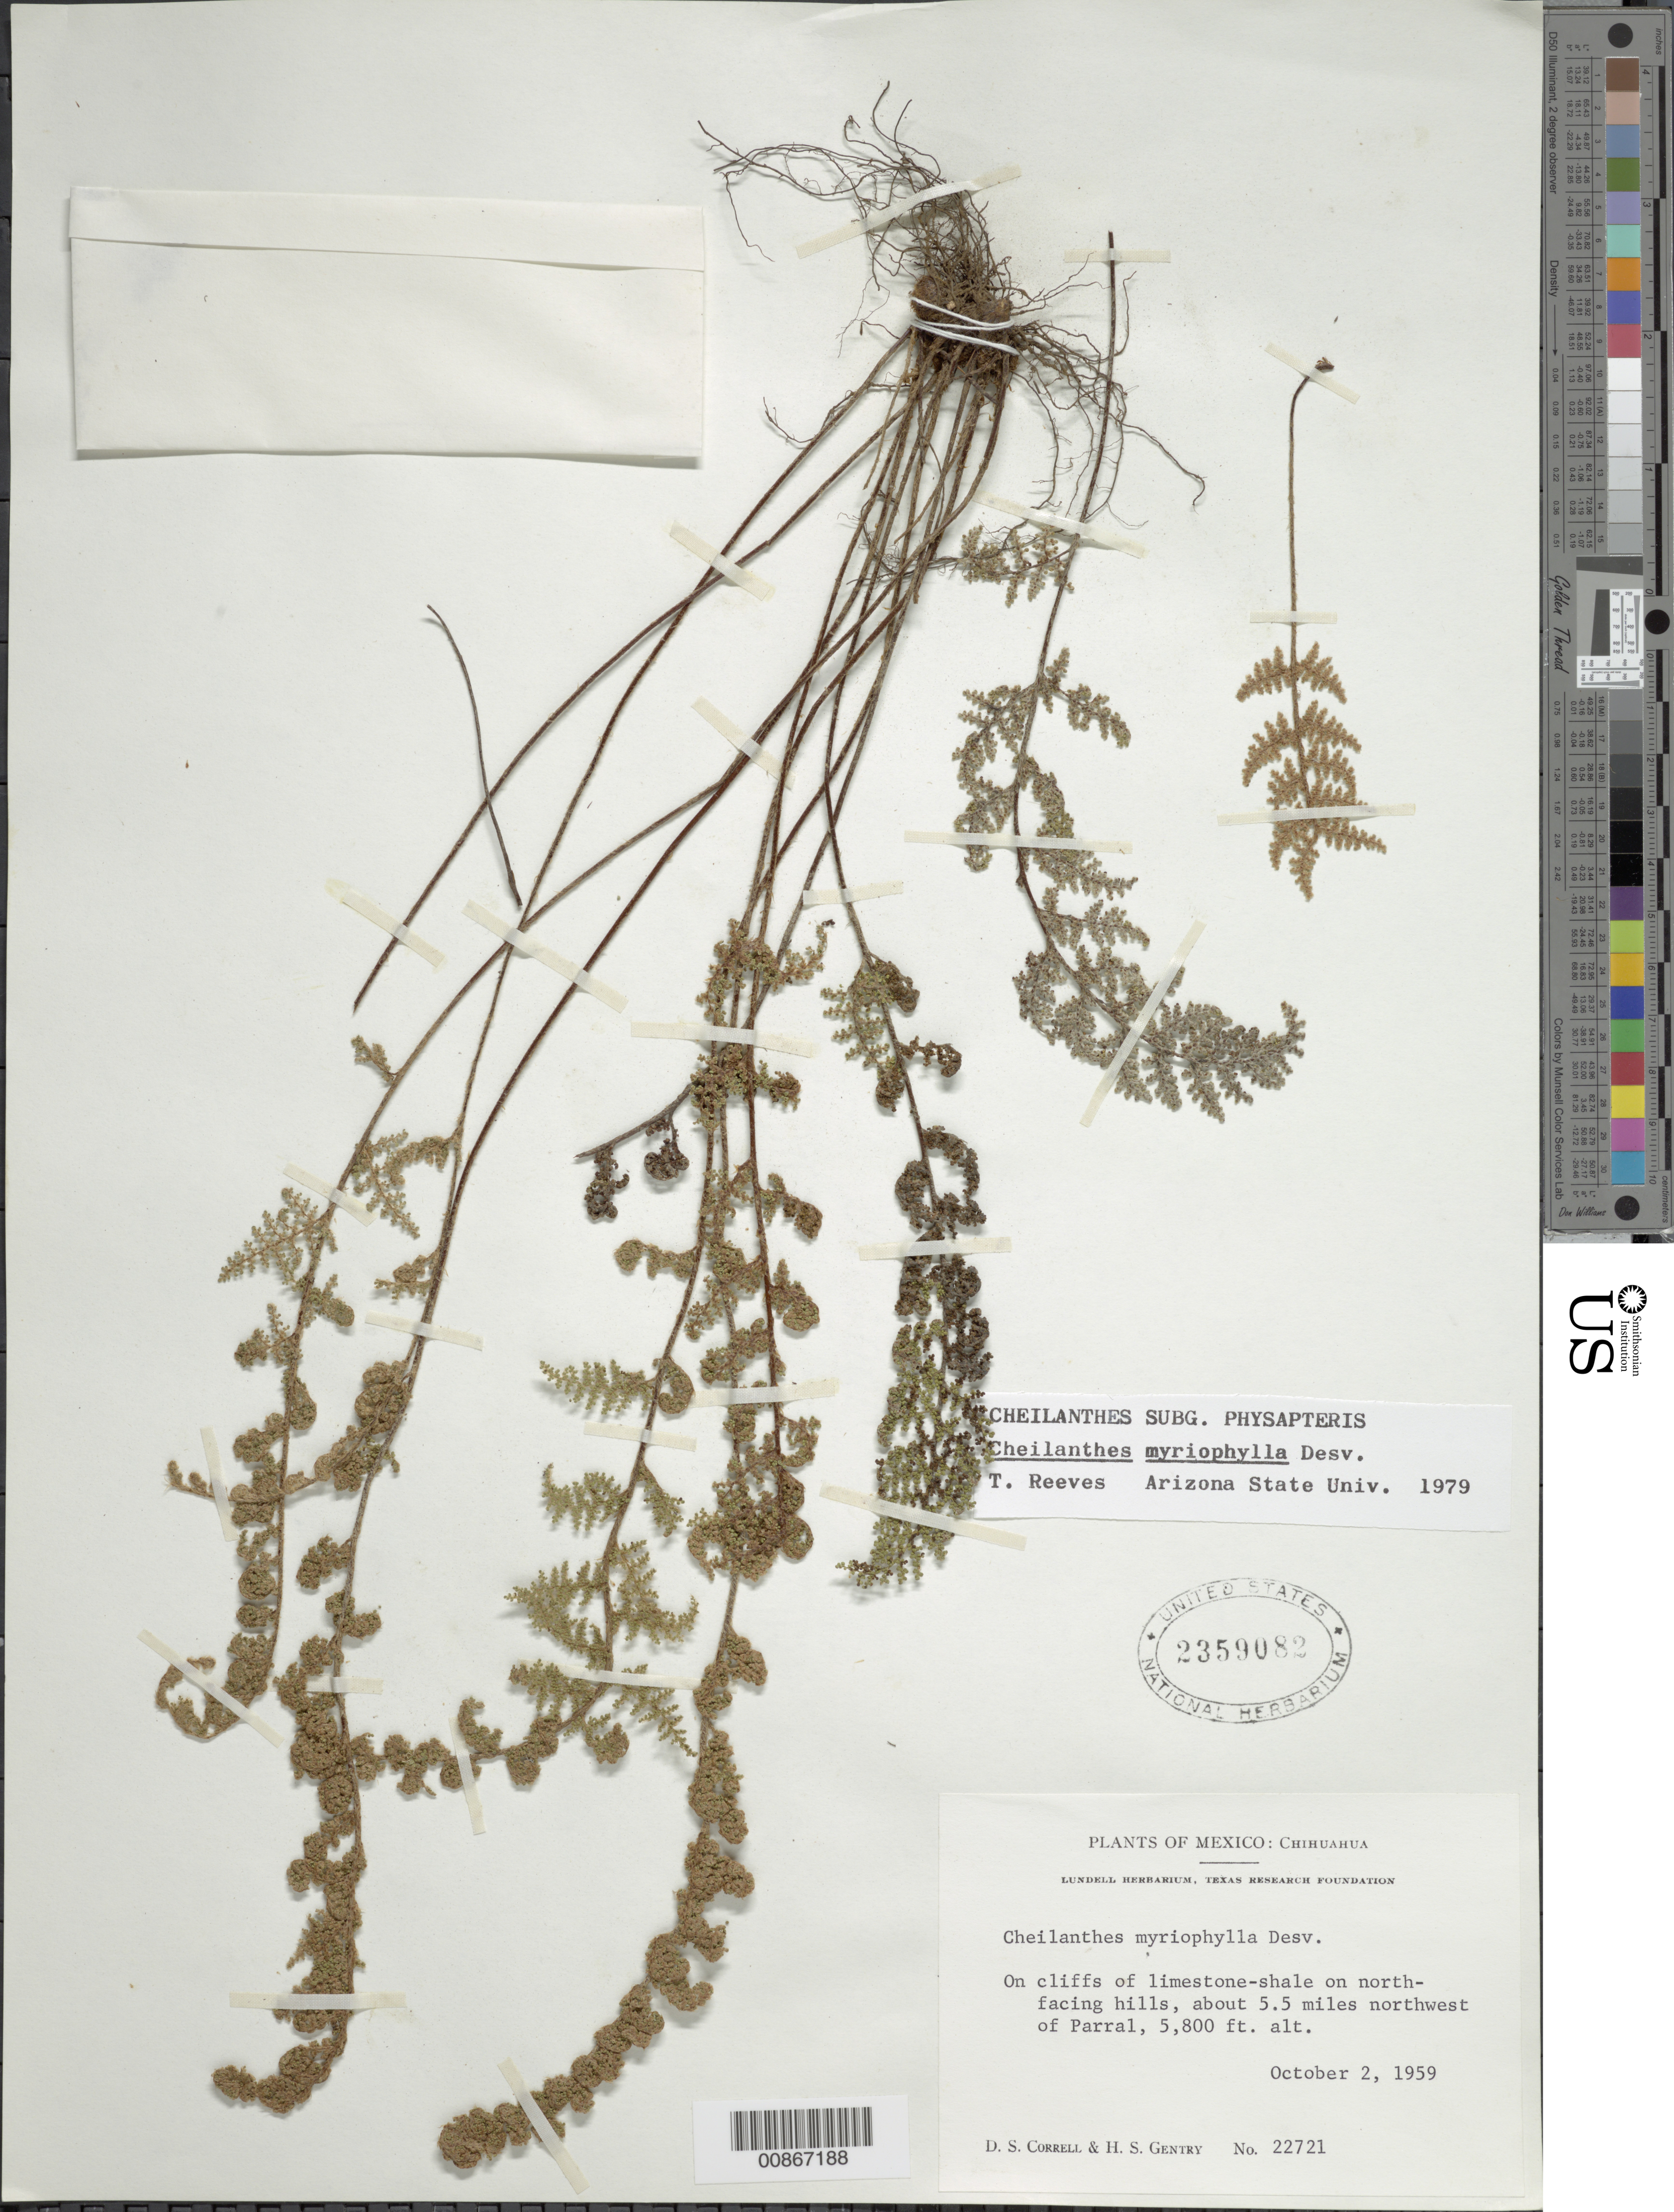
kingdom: Plantae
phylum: Tracheophyta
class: Polypodiopsida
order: Polypodiales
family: Pteridaceae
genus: Myriopteris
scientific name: Myriopteris myriophylla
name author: (Desv.) J. Sm.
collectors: D. S. Correll & H. S. Gentry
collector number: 22721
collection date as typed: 02 Oct 1959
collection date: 1959-10-02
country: Mexico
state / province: Chihuahua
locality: About 5.5 miles northwest of Parral.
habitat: On cliffs of limestone-shale on north-facing hills.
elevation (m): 1768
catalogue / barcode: US 2359082